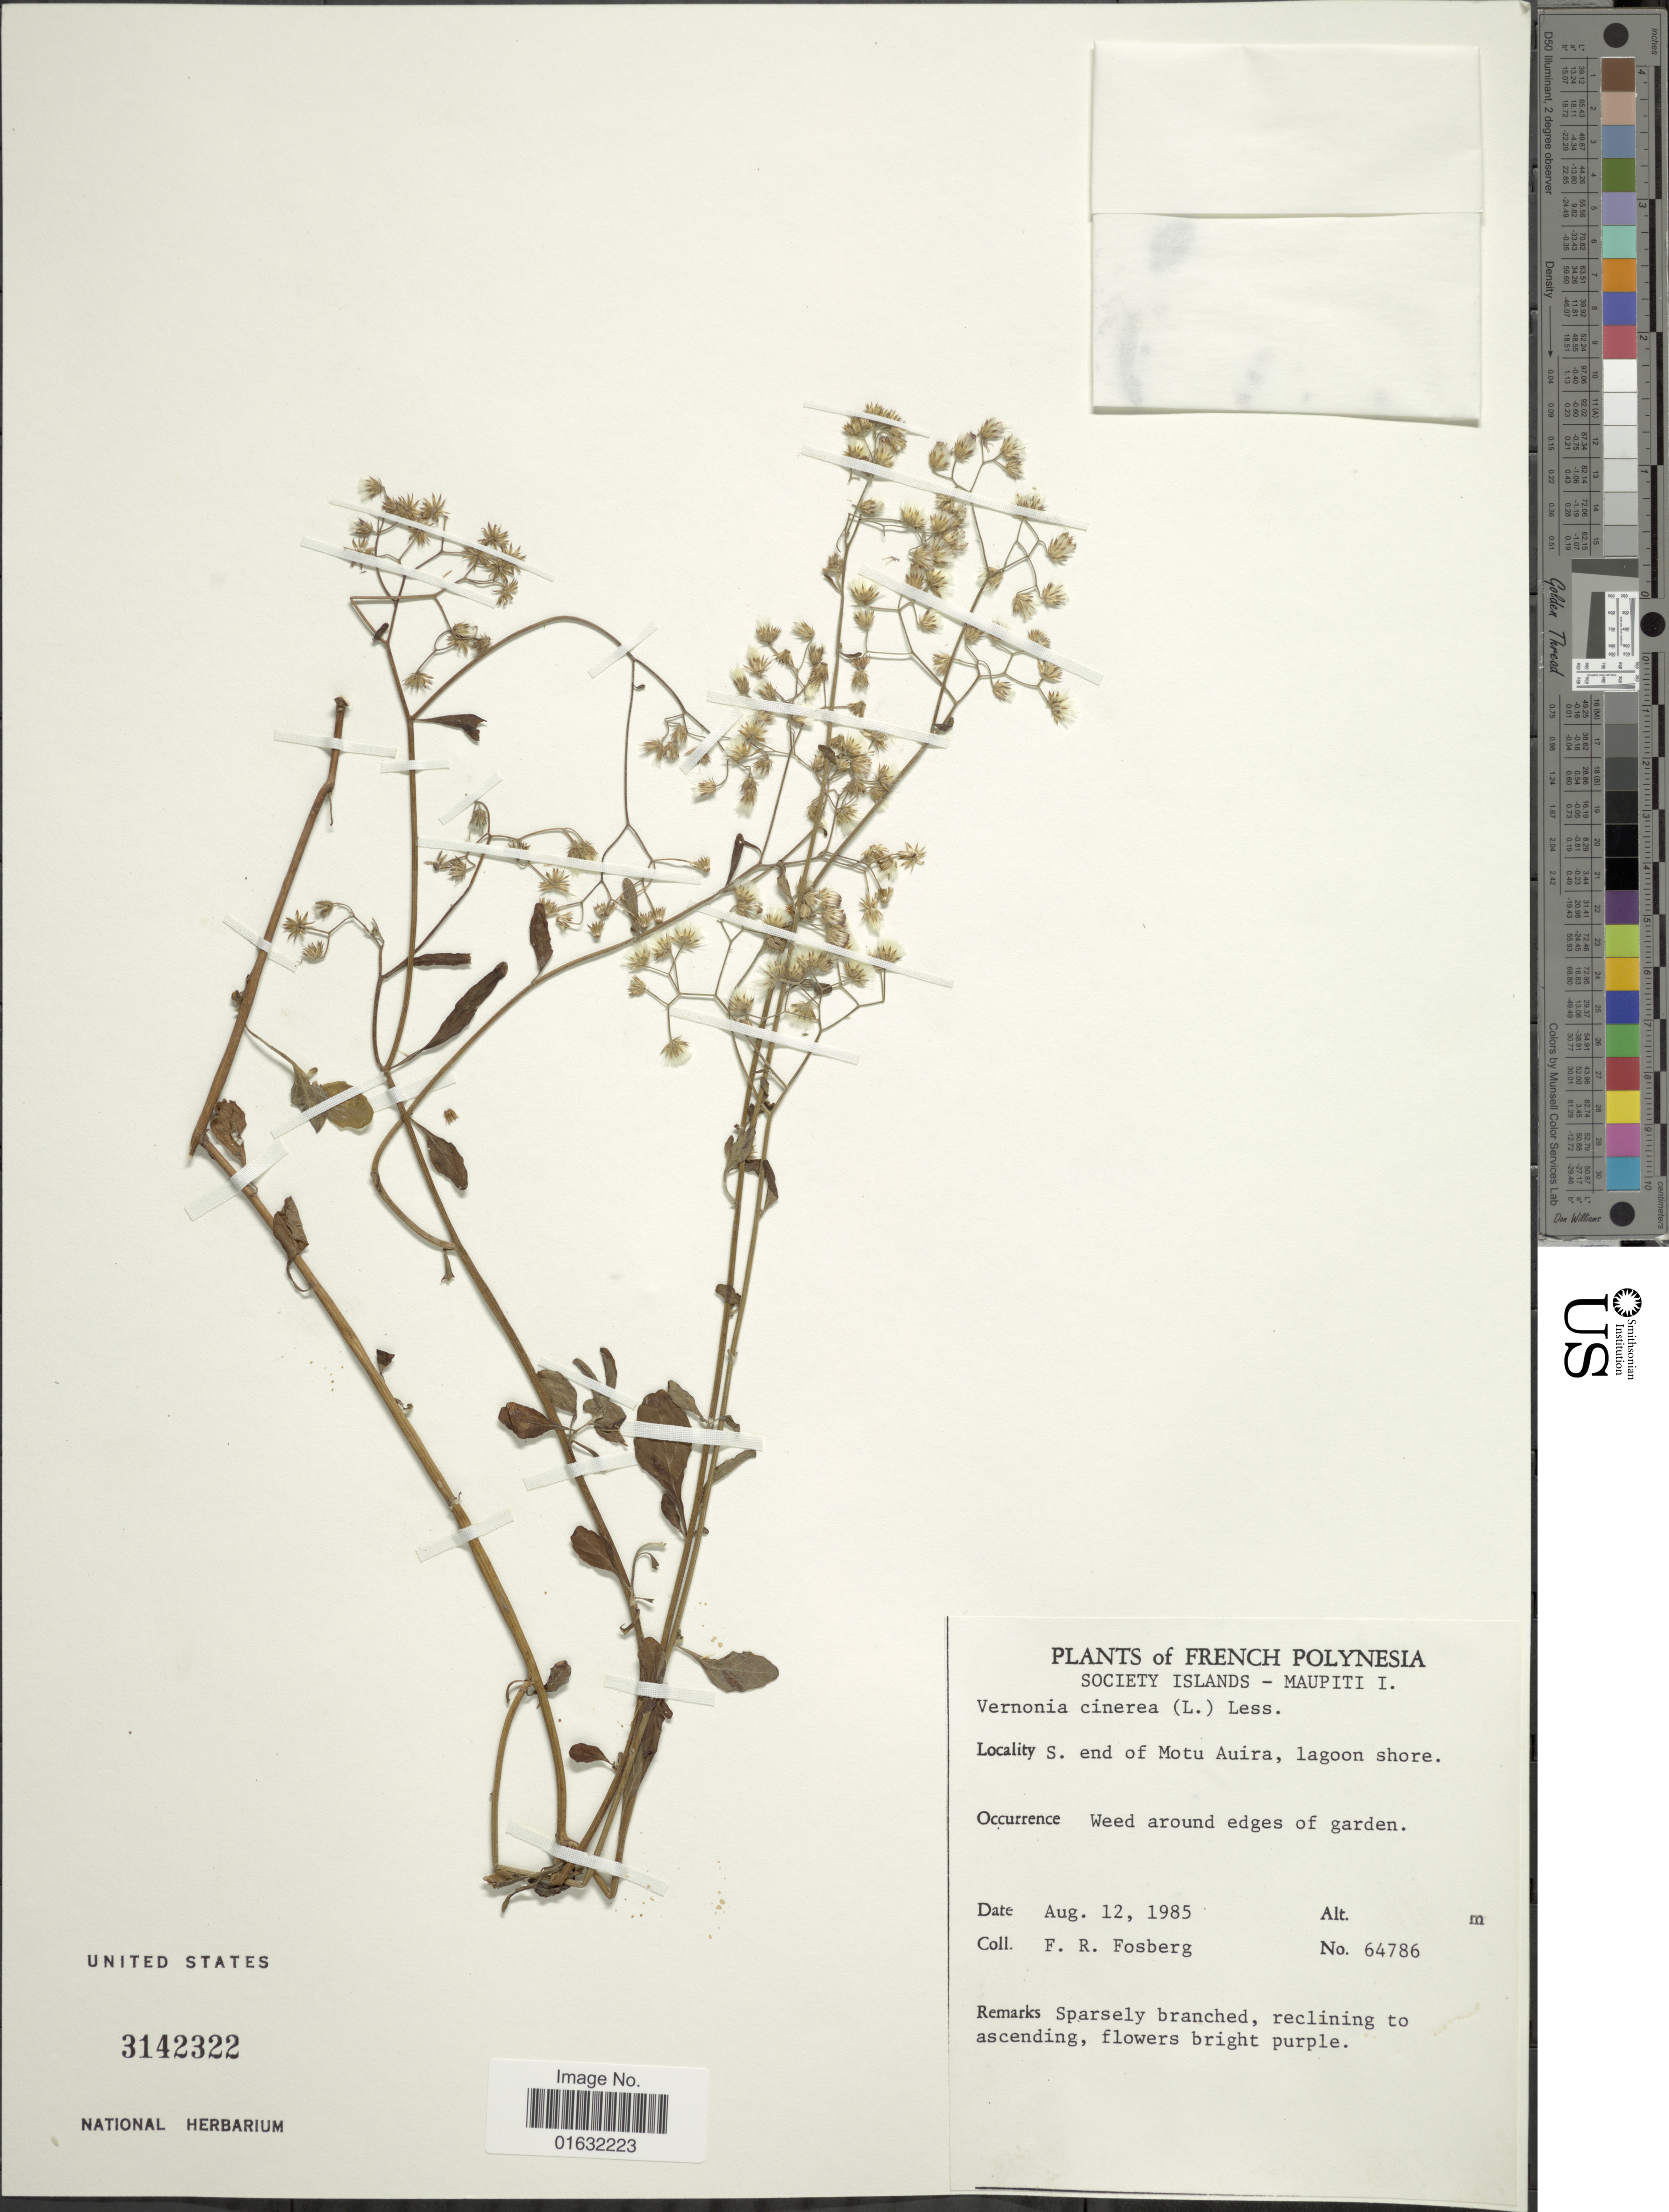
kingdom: Plantae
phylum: Tracheophyta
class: Magnoliopsida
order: Asterales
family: Asteraceae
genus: Cyanthillium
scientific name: Cyanthillium cinereum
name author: (L.) H. Rob.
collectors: F. R. Fosberg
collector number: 64786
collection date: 1985-08-12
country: French Polynesia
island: Maupiti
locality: Society Islands, Maupiti I., S. end of Motu Auira, lagoon shore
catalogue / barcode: US 3142322